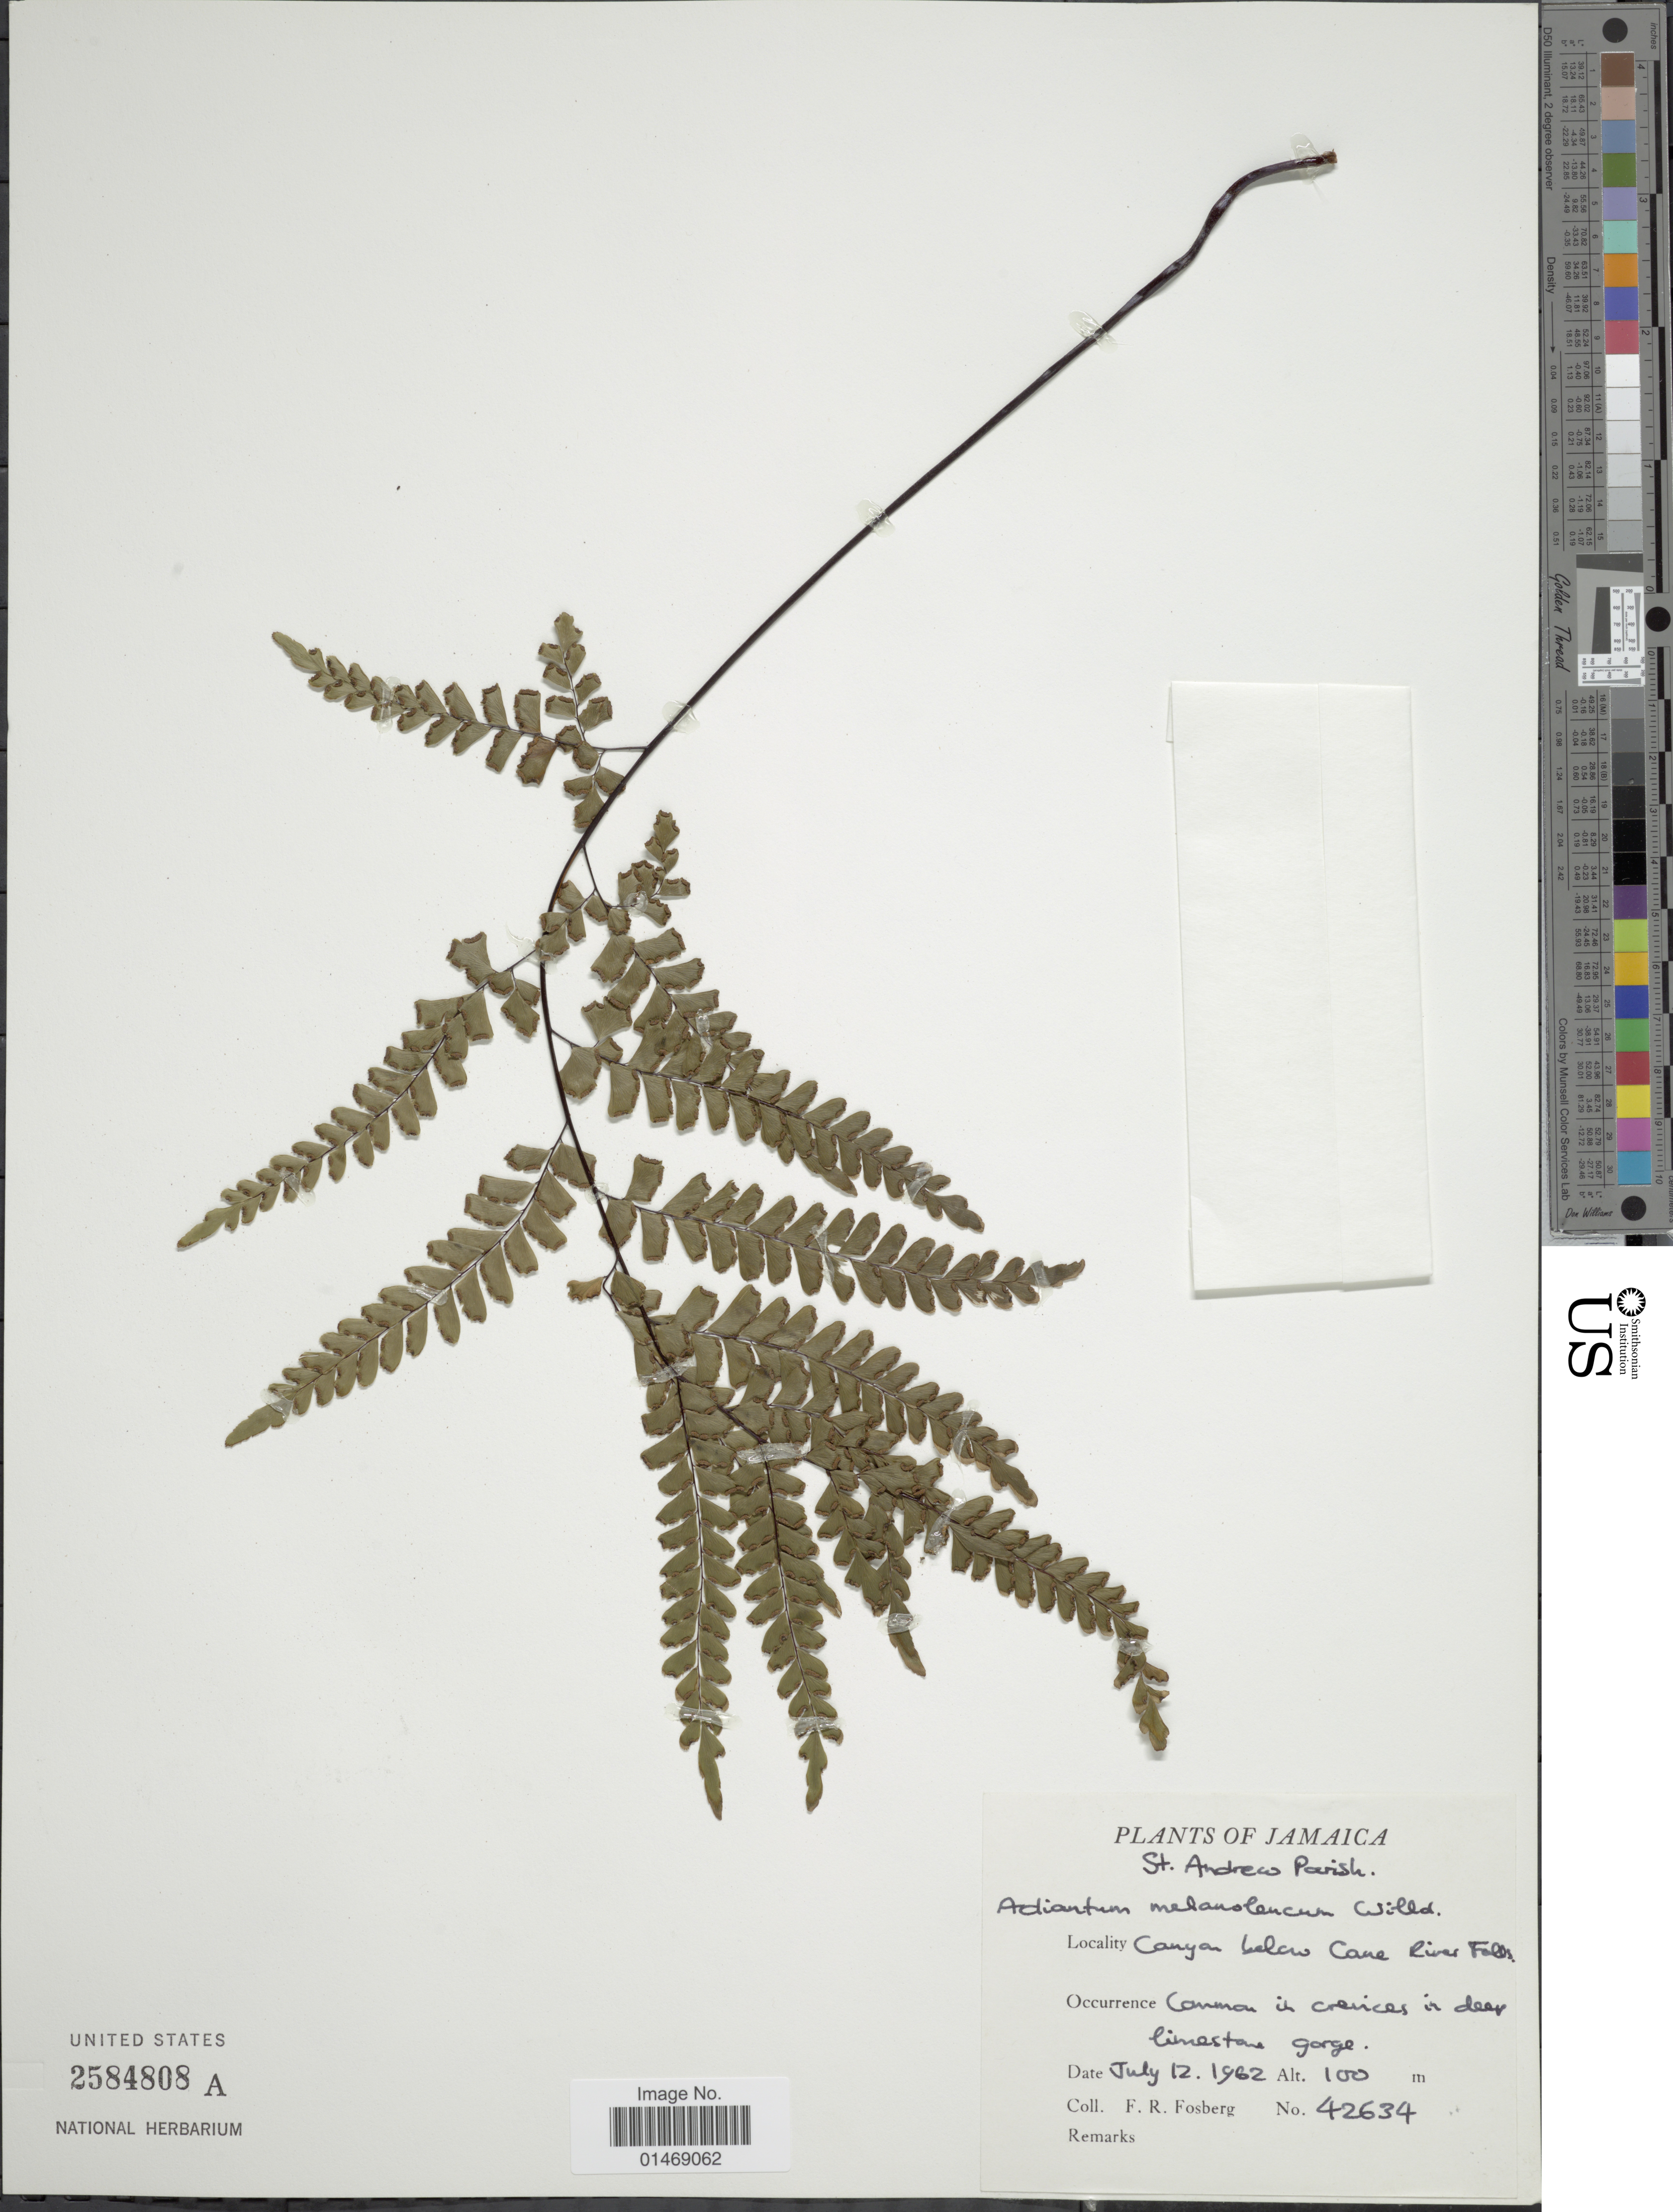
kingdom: Plantae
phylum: Tracheophyta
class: Polypodiopsida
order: Polypodiales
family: Pteridaceae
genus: Adiantum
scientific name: Adiantum melanoleucum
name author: Willd.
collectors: F. R. Fosberg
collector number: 43634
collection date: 1962-07-12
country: Jamaica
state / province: Saint Andrew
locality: St. Andrew Parish, Canyon below Cane River Falls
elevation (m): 100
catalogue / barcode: US 2584808A